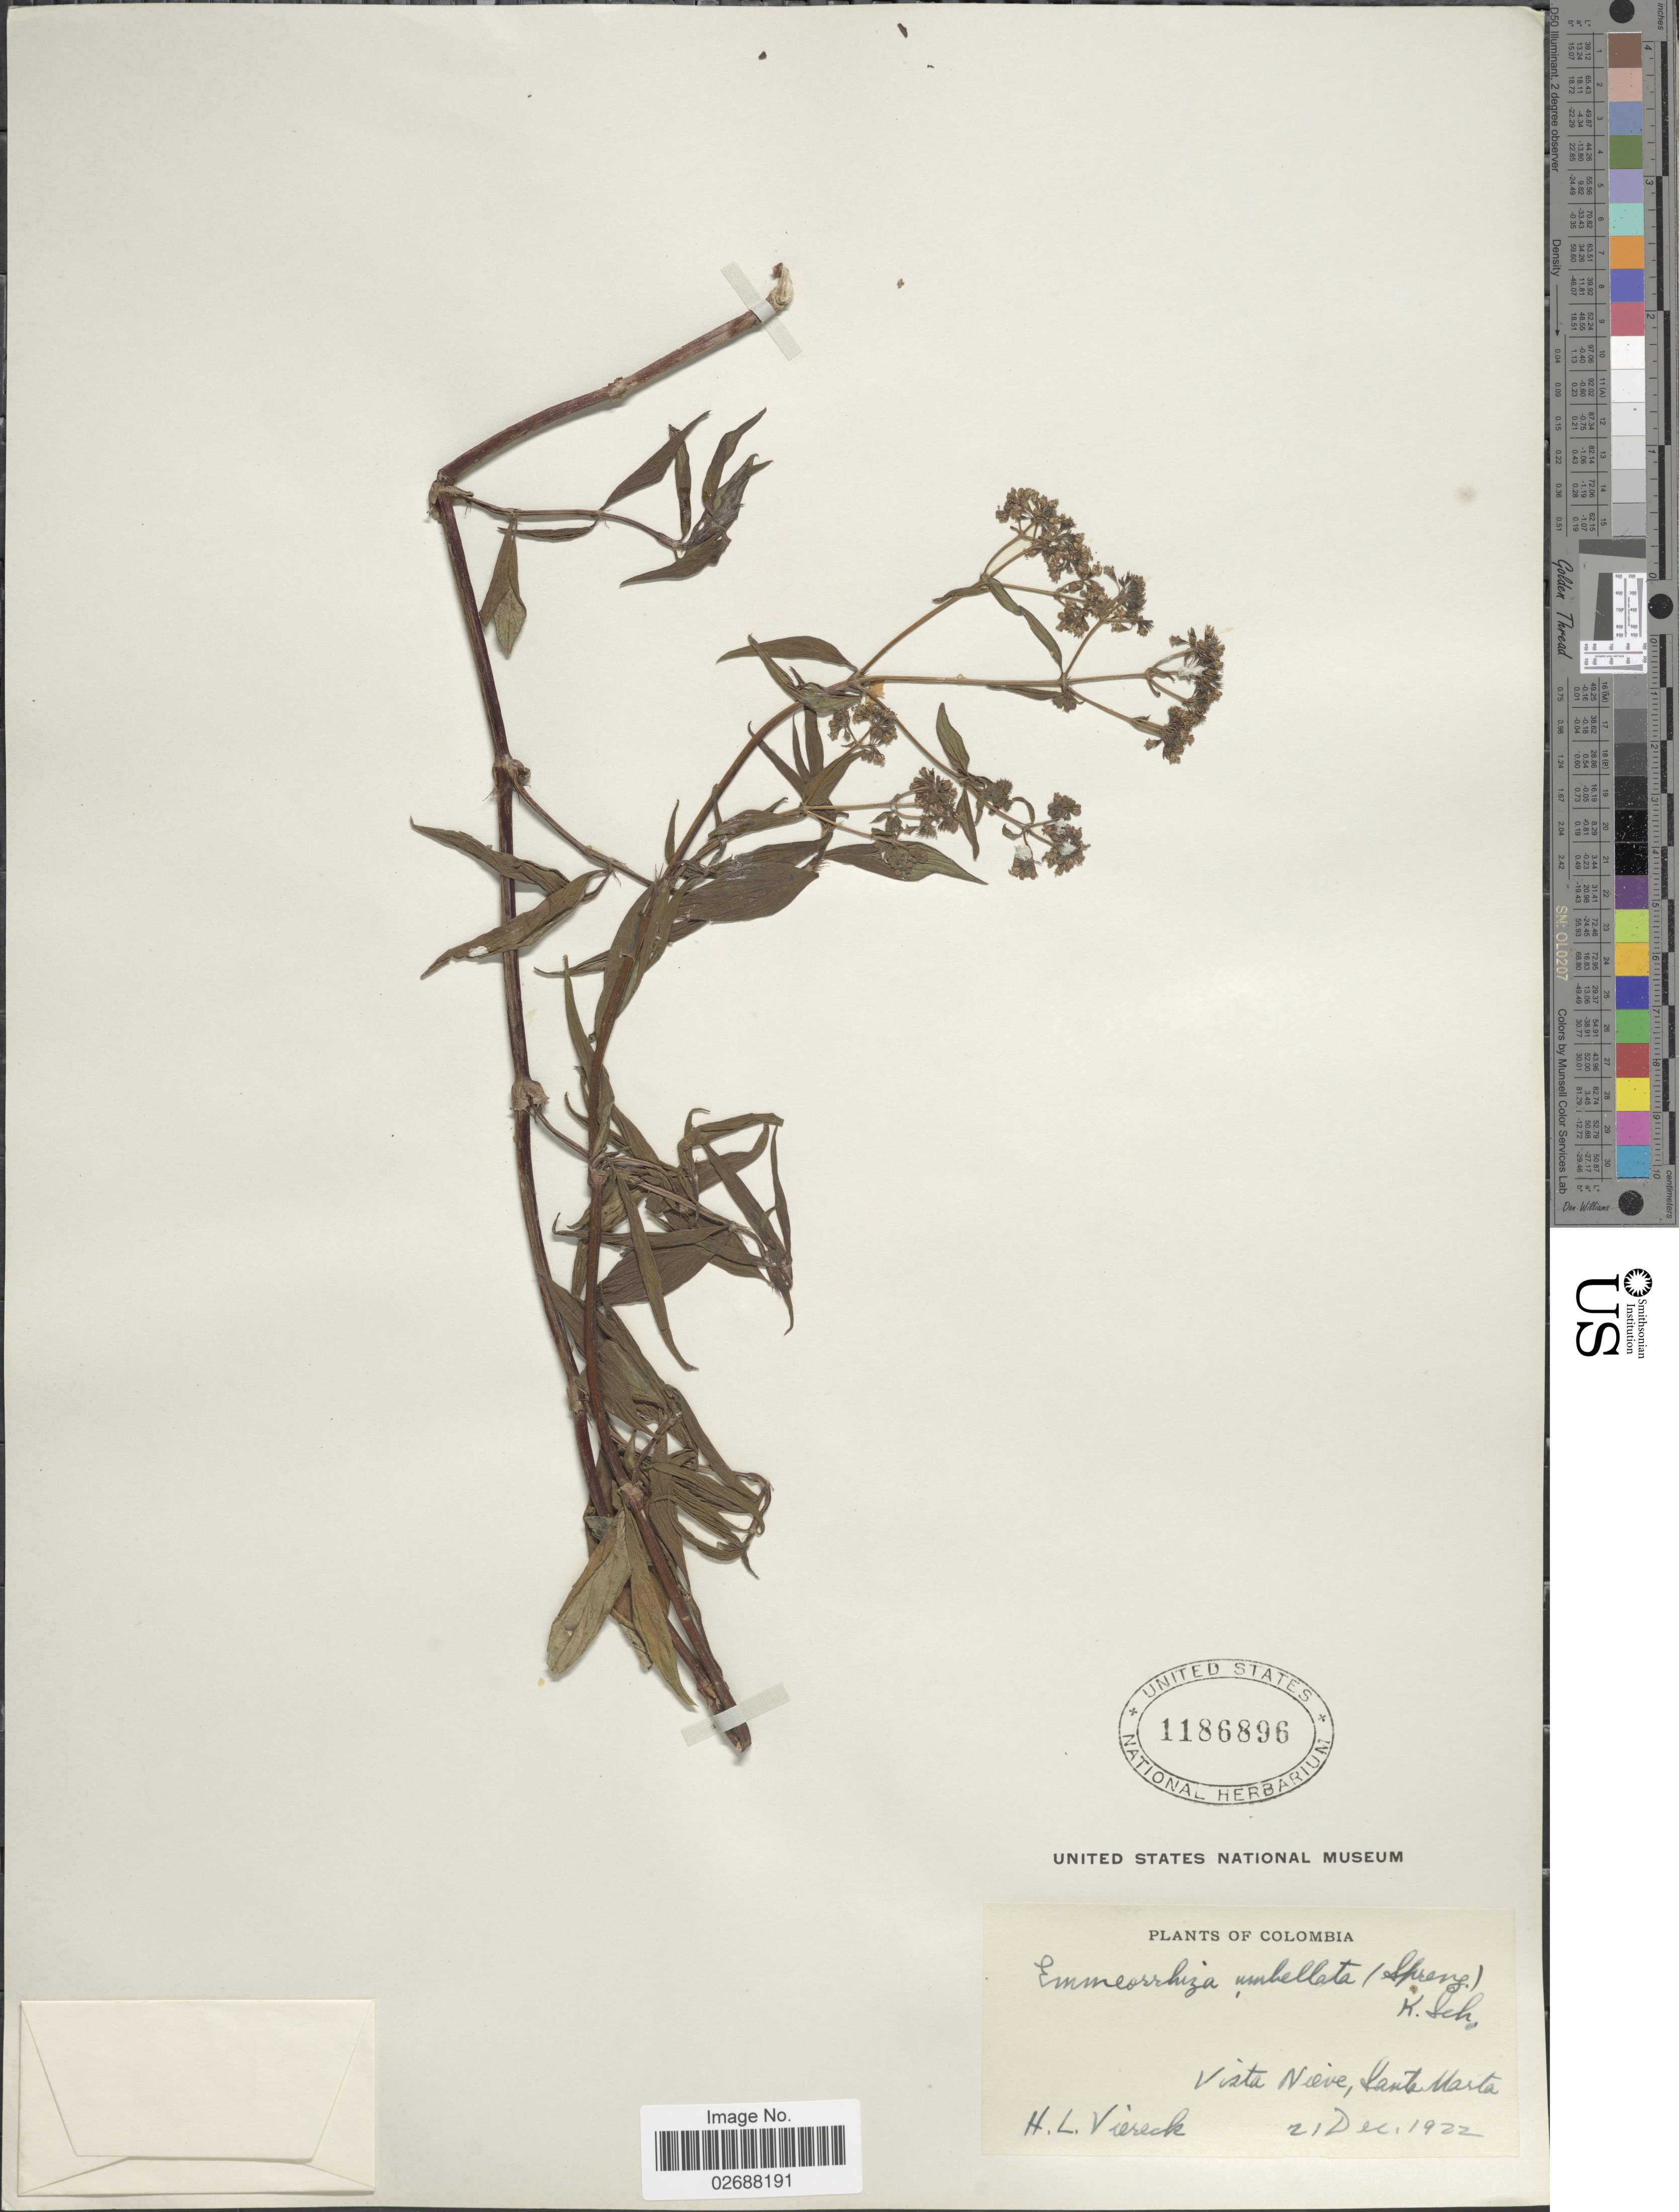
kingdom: Plantae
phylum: Tracheophyta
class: Magnoliopsida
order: Gentianales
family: Rubiaceae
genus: Emmeorhiza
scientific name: Emmeorhiza umbellata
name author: (Spreng.) K. Schum.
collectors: H. L. Viereck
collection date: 1922-12-21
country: Colombia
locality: Vista Nieve, Santa Marta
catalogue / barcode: US 1186896